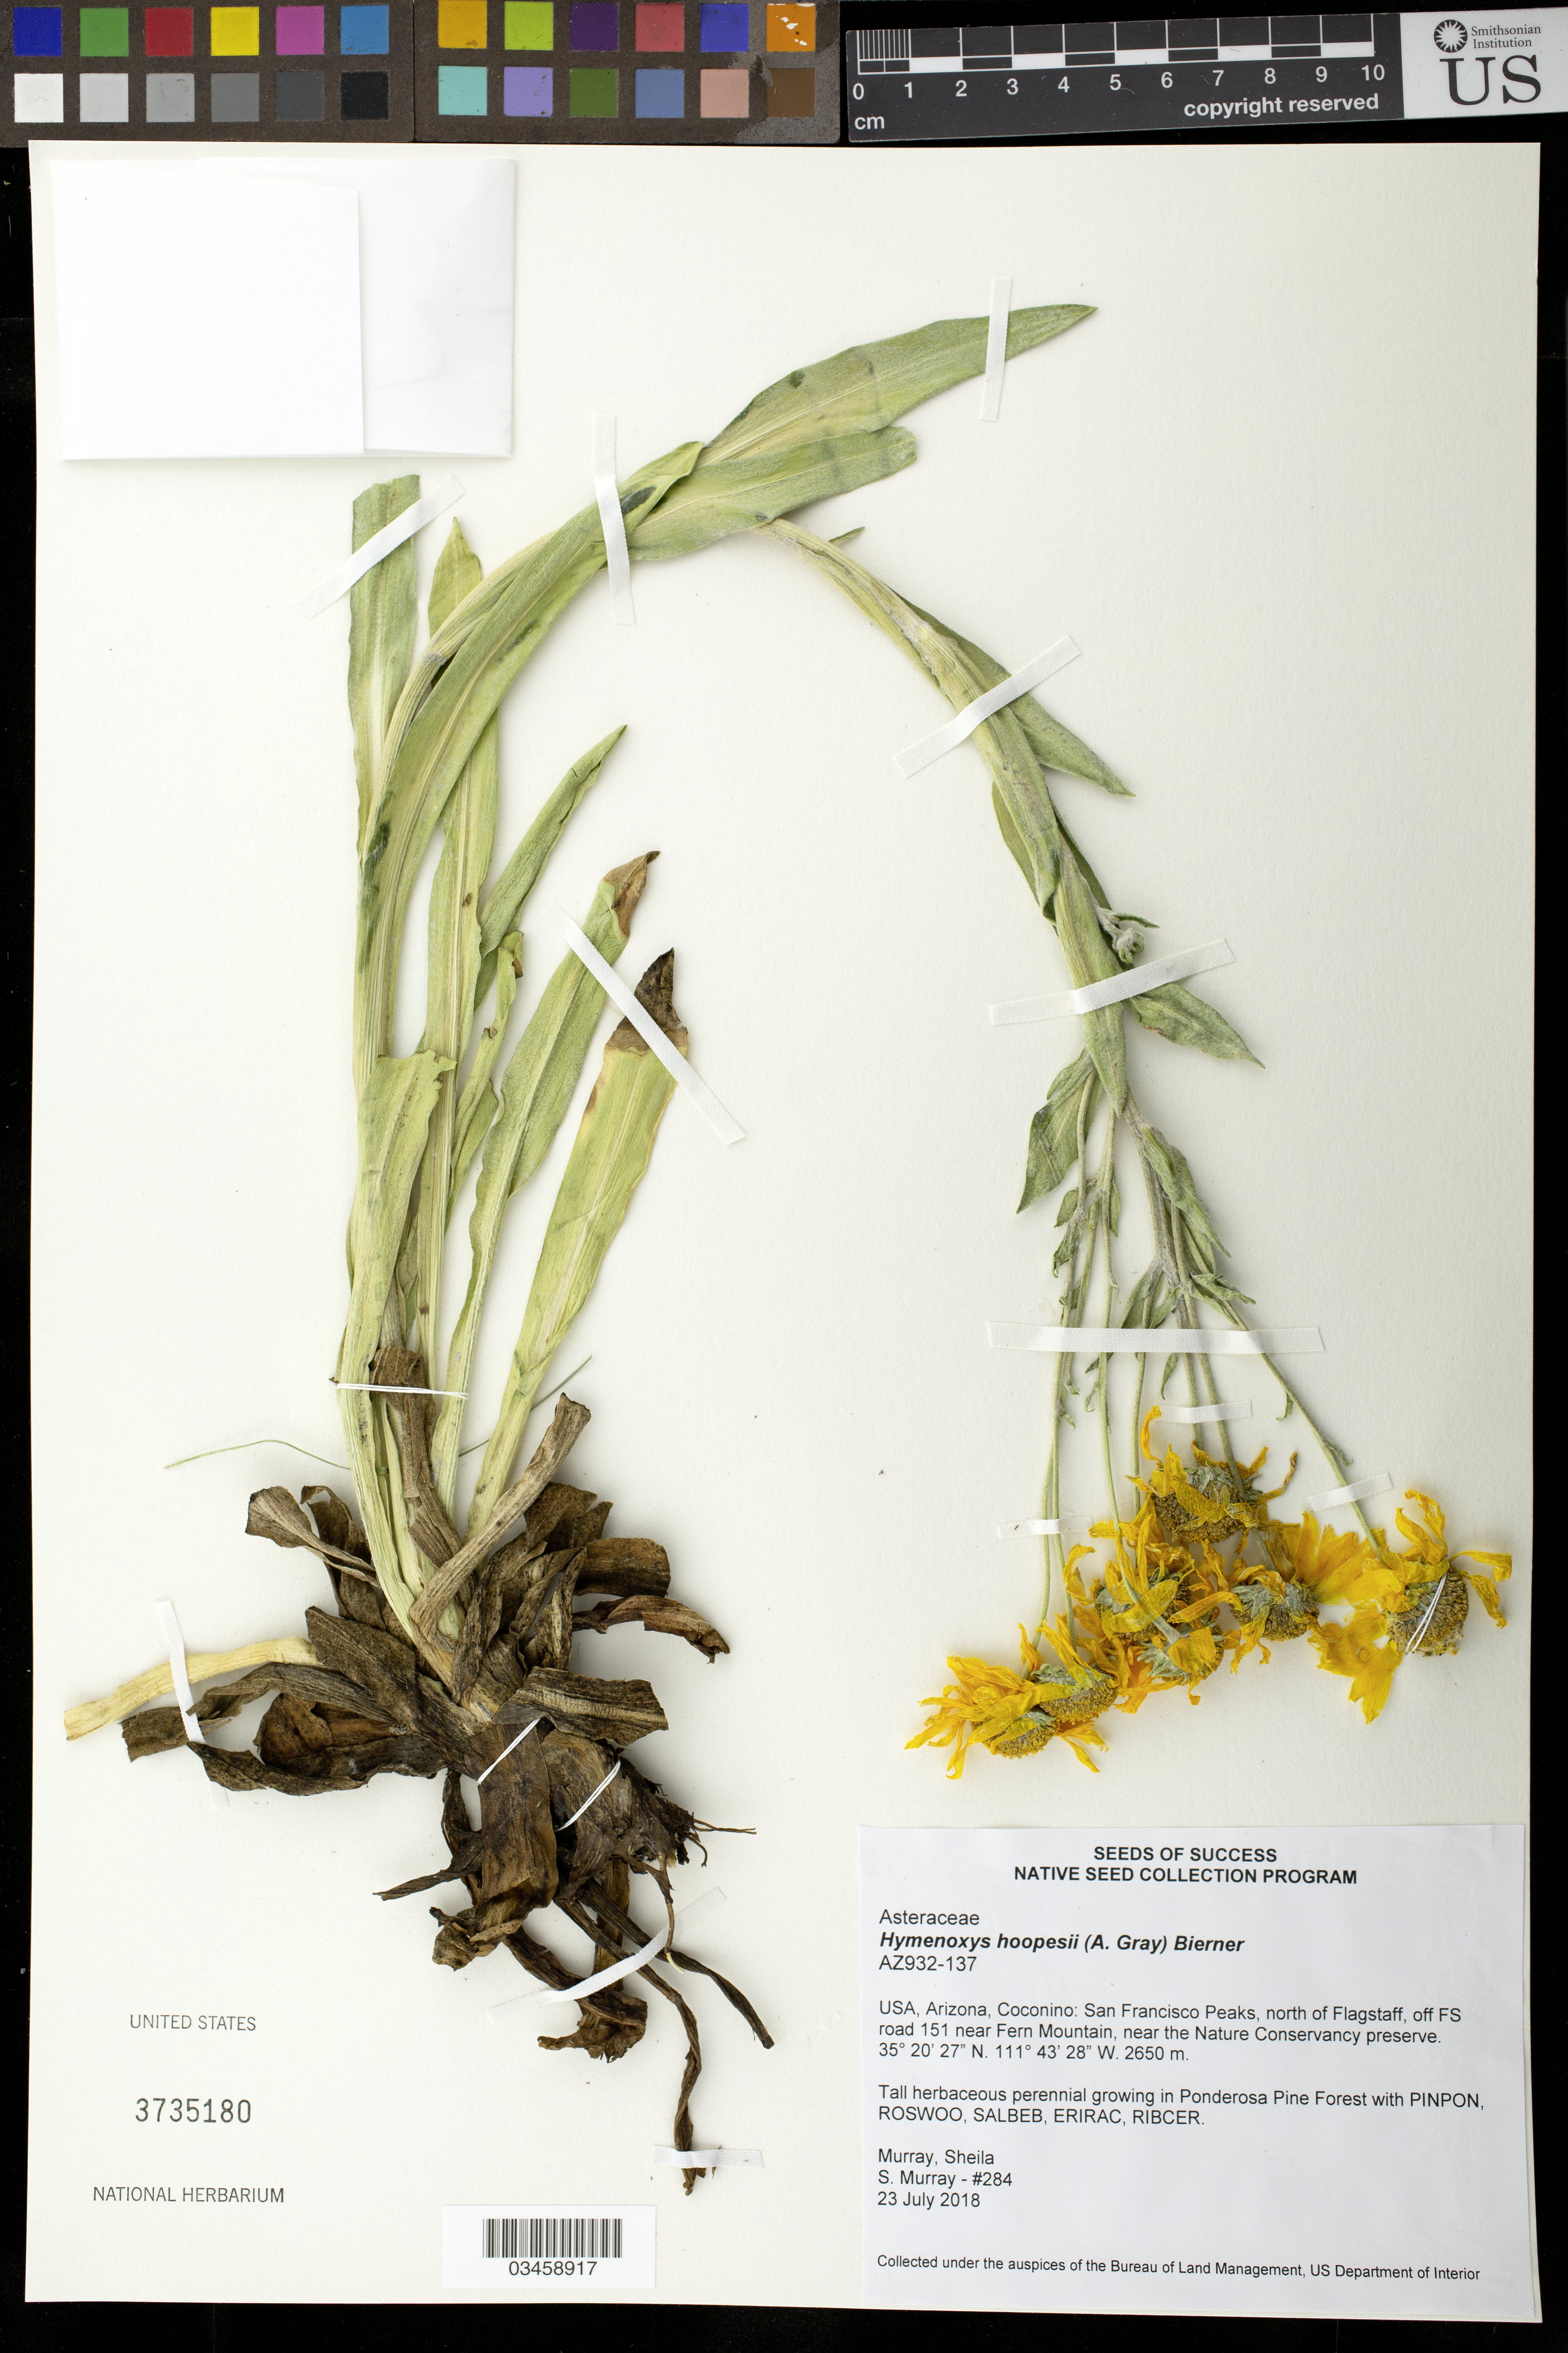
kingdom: Plantae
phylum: Tracheophyta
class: Magnoliopsida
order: Asterales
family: Asteraceae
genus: Hymenoxys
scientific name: Hymenoxys hoopesii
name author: (A. Gray) Bierner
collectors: S. Murray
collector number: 284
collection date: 2018-07-23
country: United States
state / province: Arizona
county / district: Coconino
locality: San Francisco Peaks, N of Flagstaff, off FS road 151 near Fern Mountain, near the Nature Conservancy preserve.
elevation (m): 2650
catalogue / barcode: US 3735180